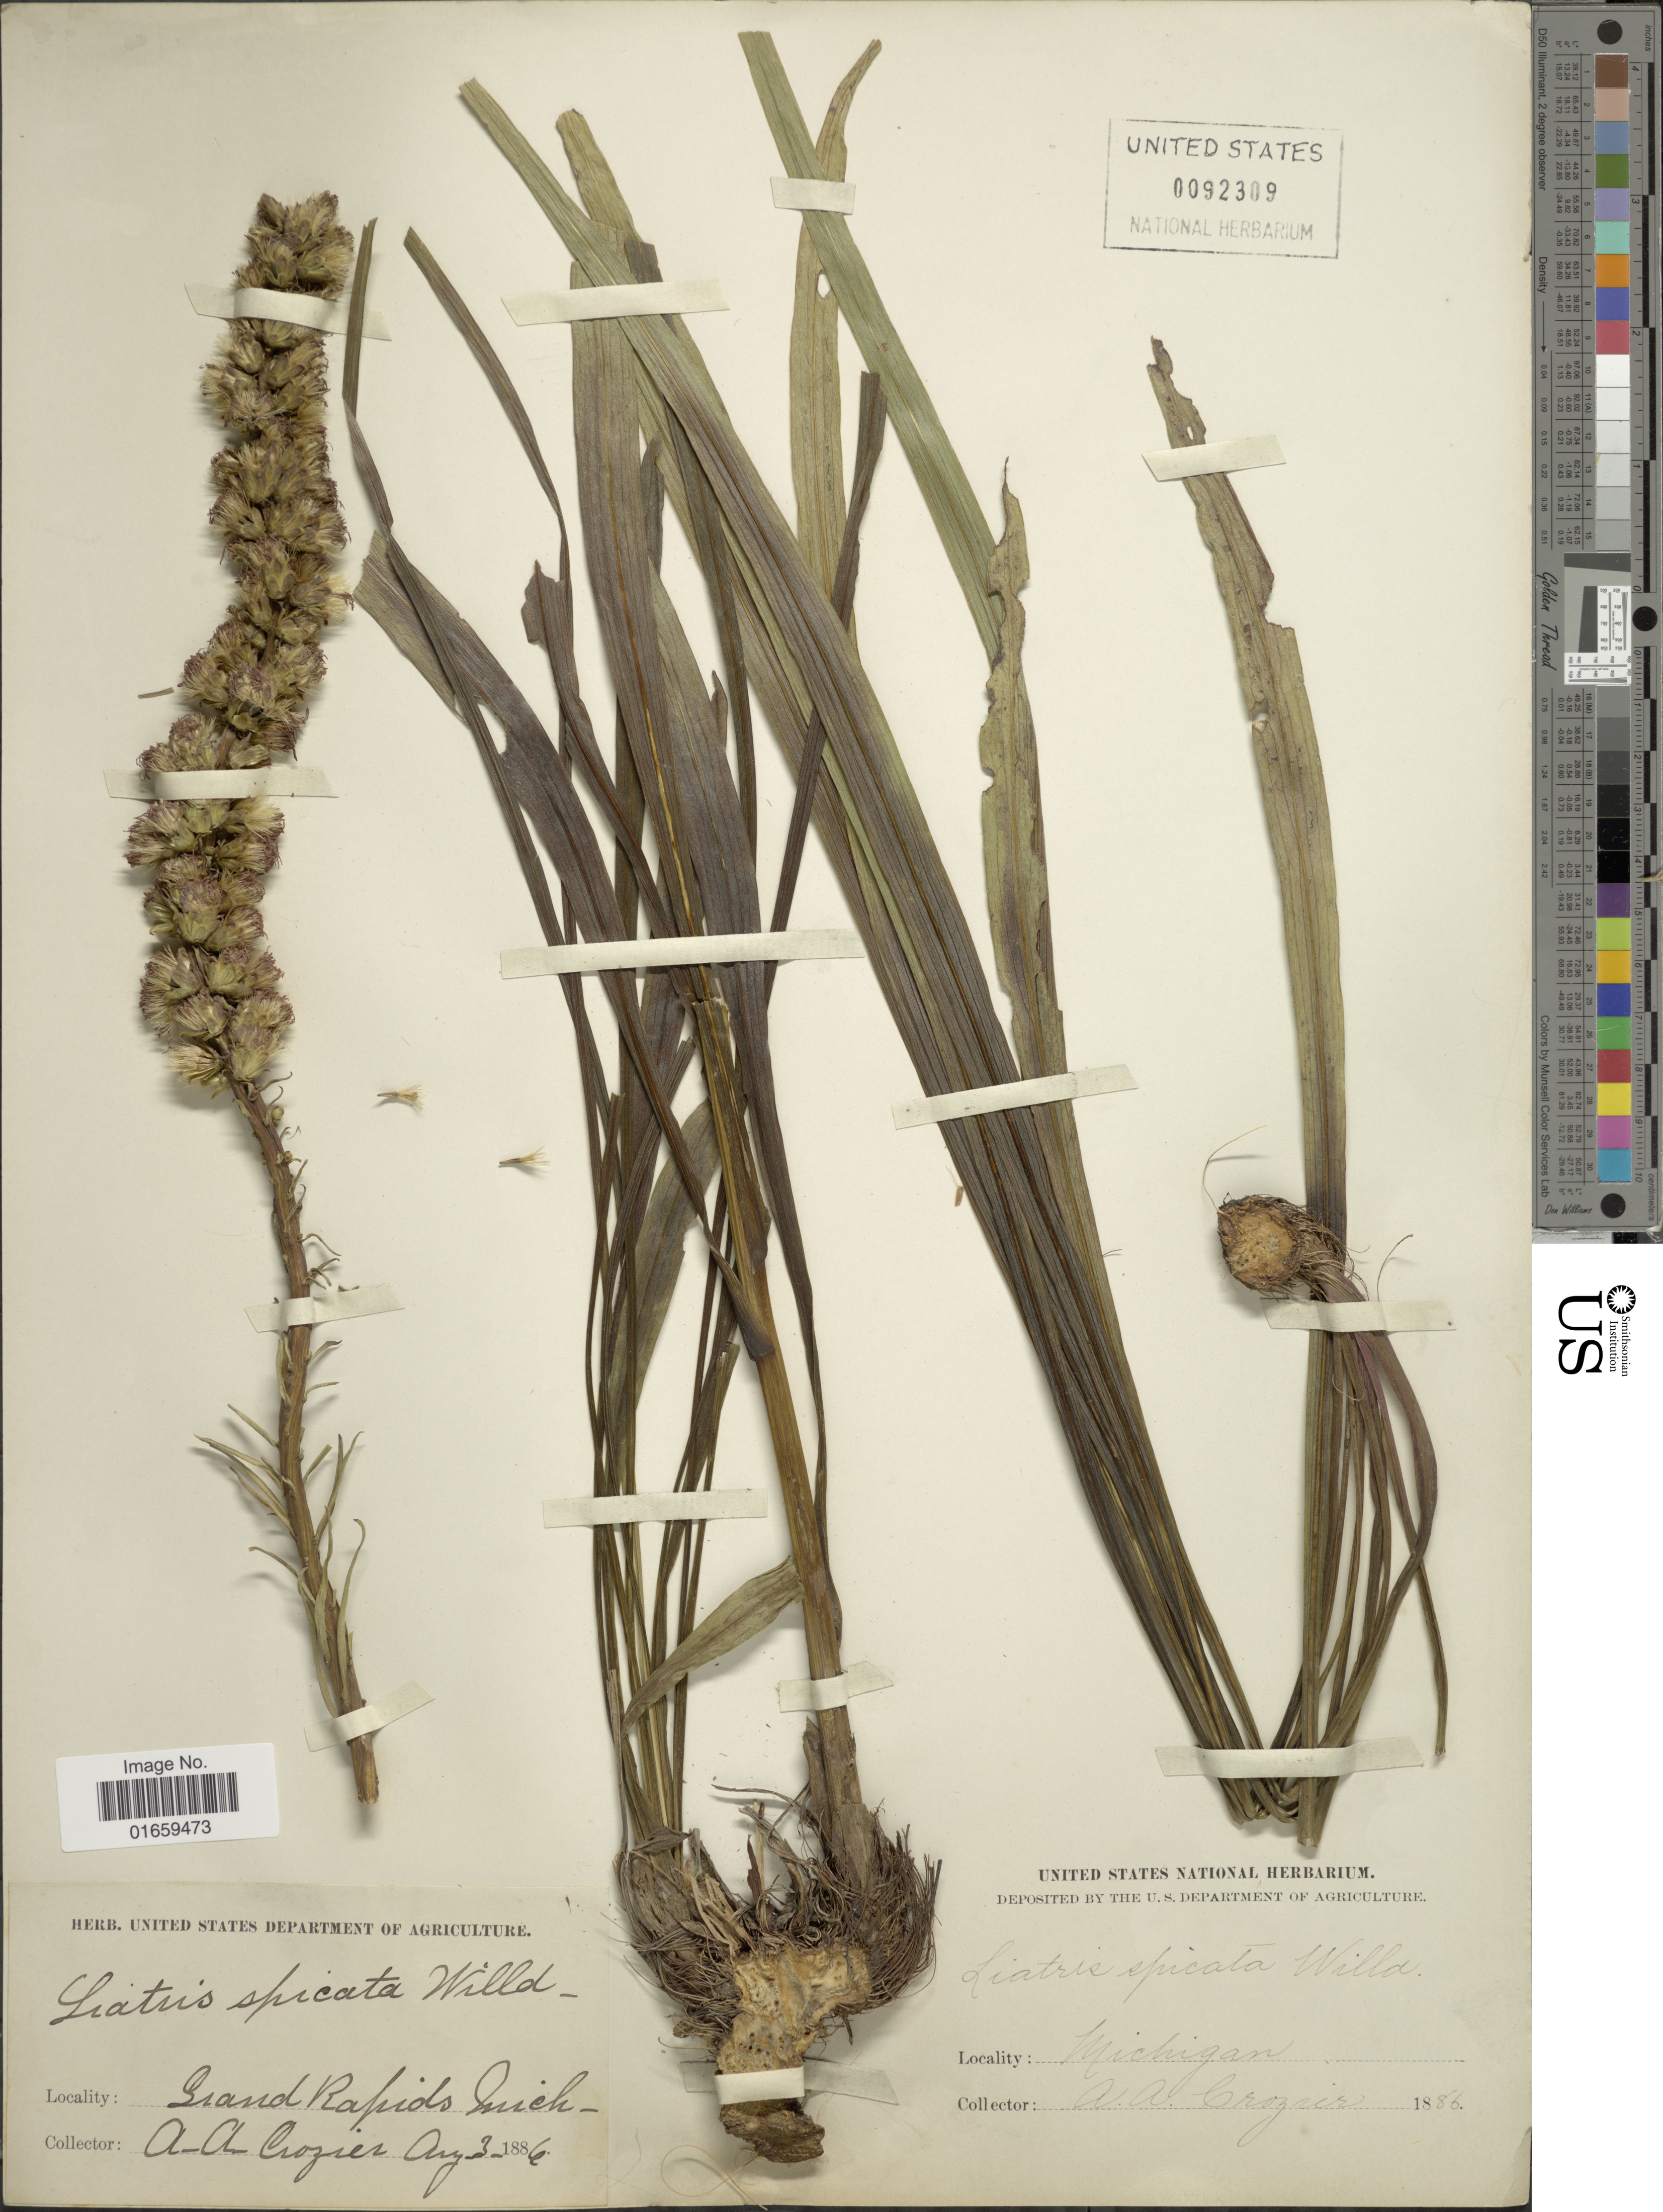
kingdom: Plantae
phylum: Tracheophyta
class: Magnoliopsida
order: Asterales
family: Asteraceae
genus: Liatris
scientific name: Liatris spicata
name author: (L.) Willd.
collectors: A. Crozier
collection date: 1886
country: United States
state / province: Michigan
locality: Grand Rapids, Mich.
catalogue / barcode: US 92309